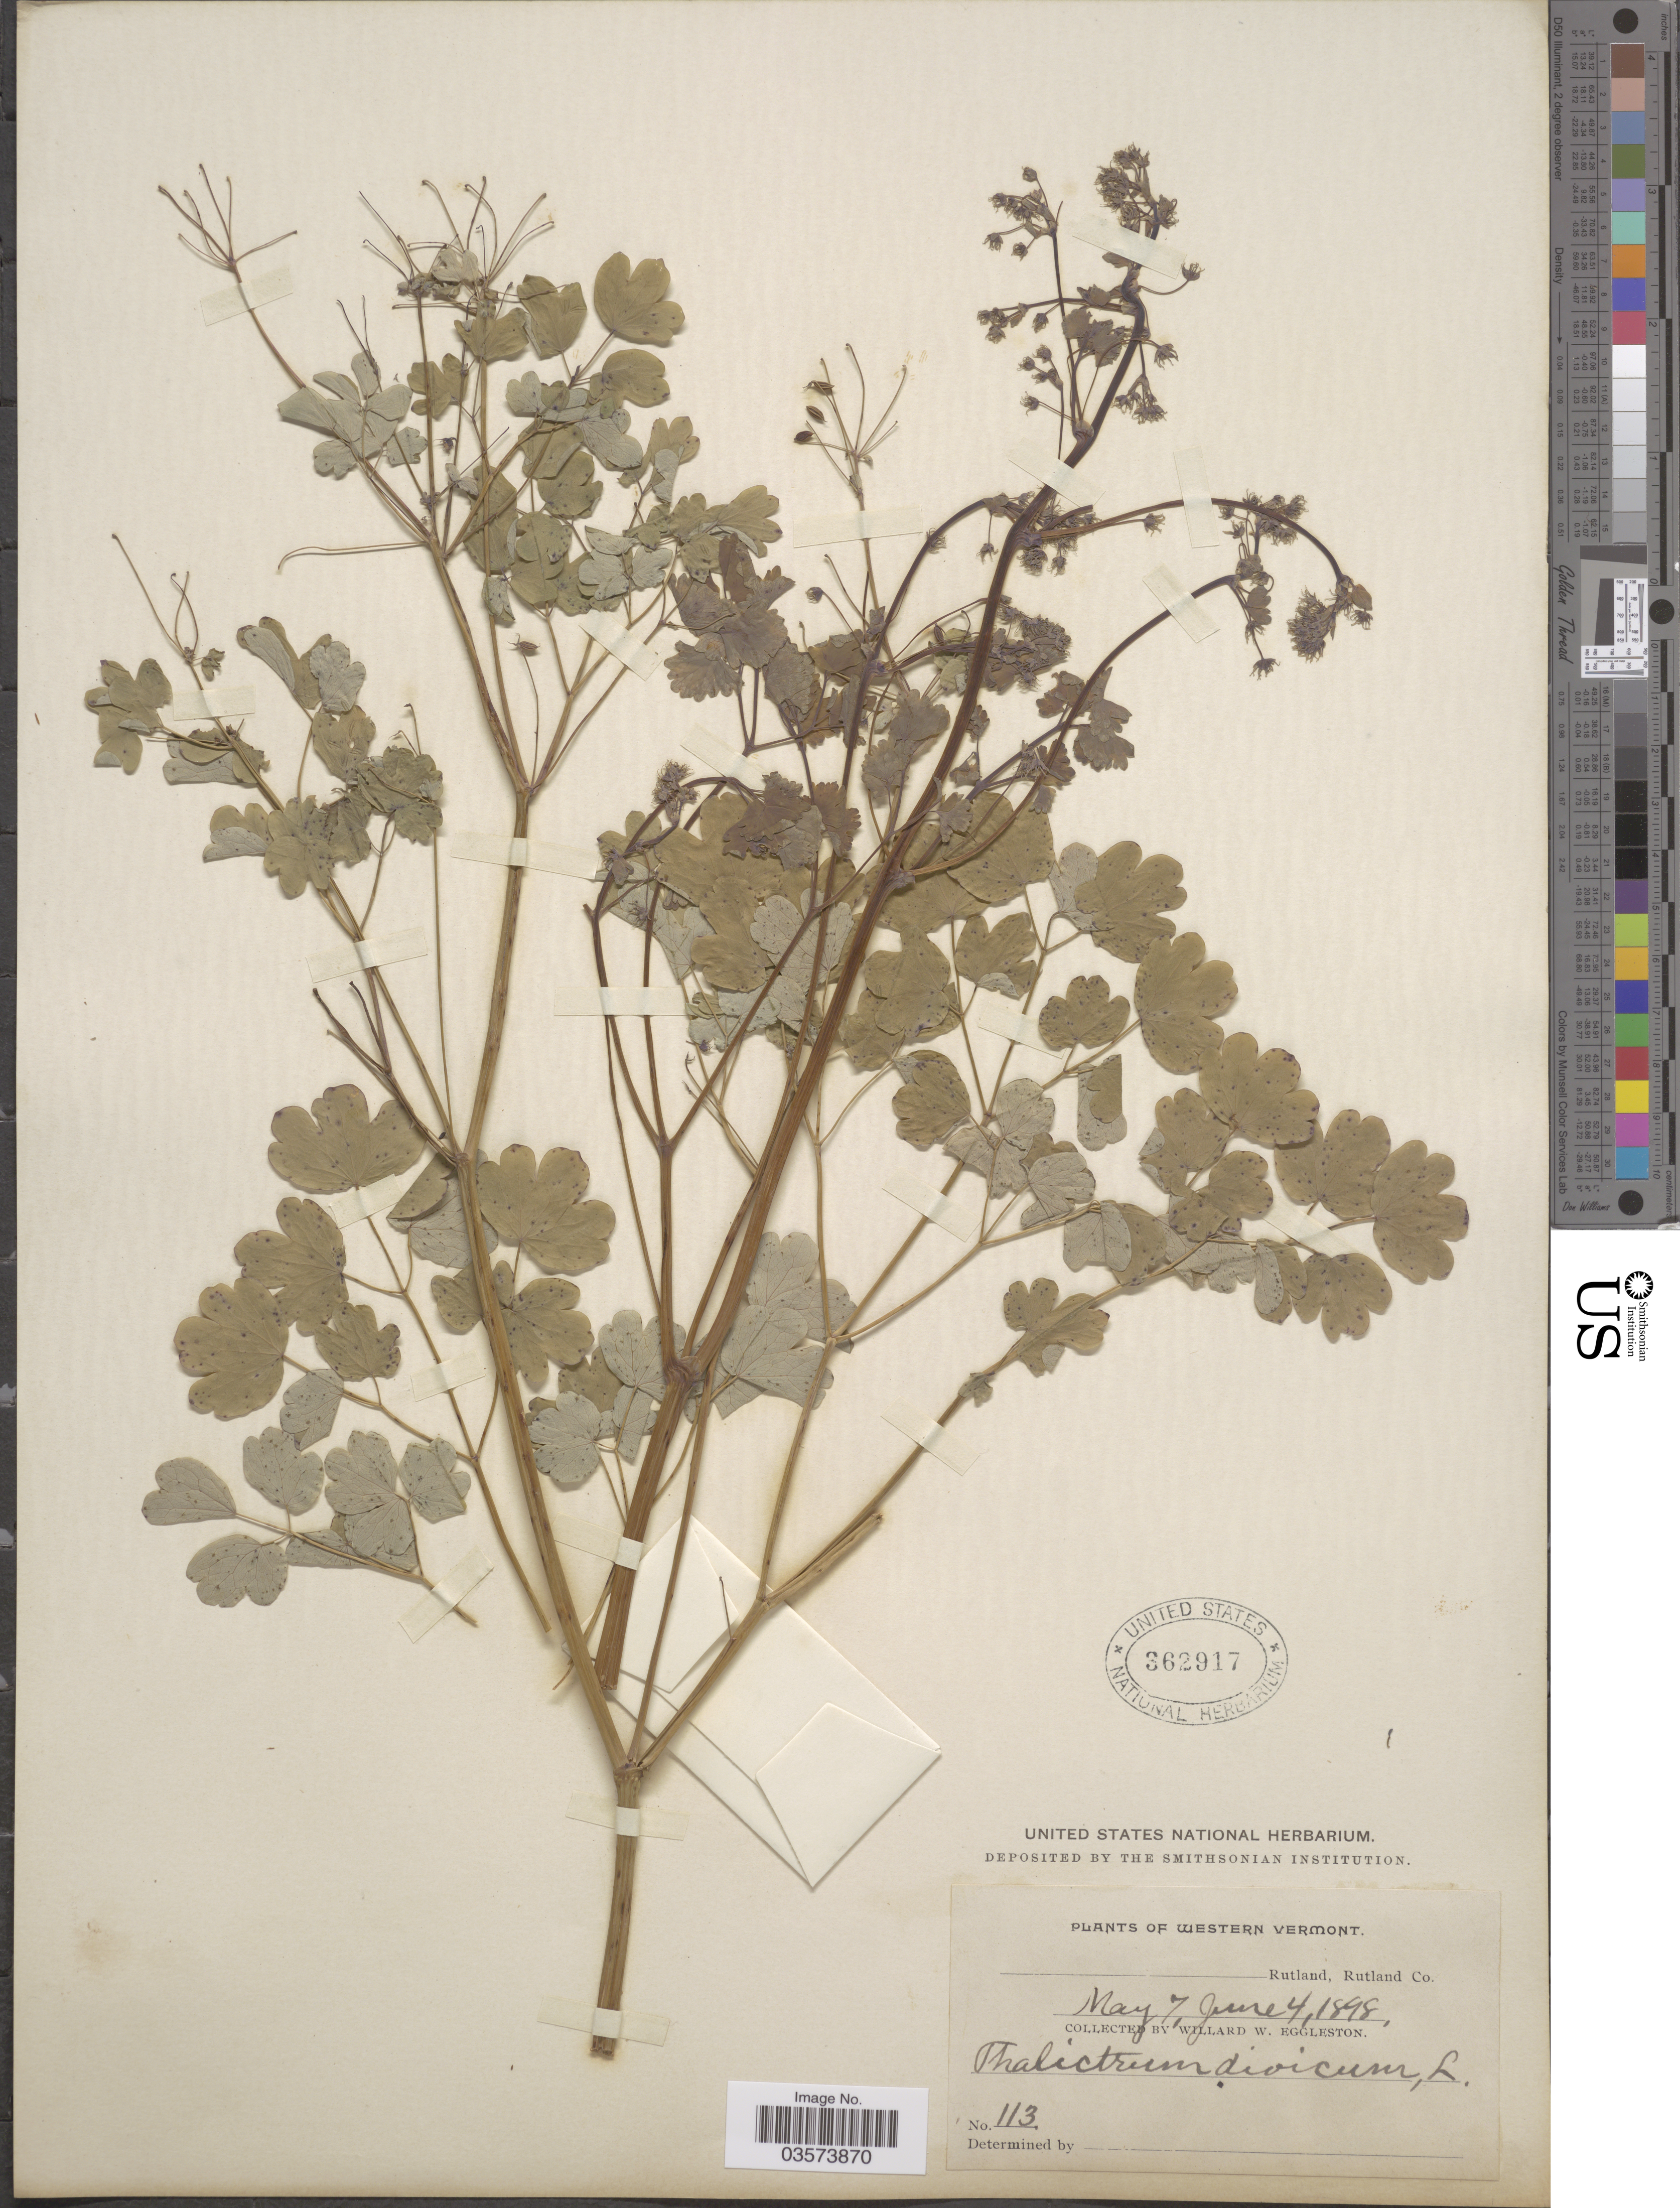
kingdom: Plantae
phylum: Tracheophyta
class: Magnoliopsida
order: Ranunculales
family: Ranunculaceae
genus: Thalictrum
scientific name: Thalictrum dioicum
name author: L.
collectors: W. W. Eggleston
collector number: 113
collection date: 1898-05-07/1898-06-04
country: United States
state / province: Vermont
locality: Western Vermont. Rutland, Rutland Co.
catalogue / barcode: US 362917